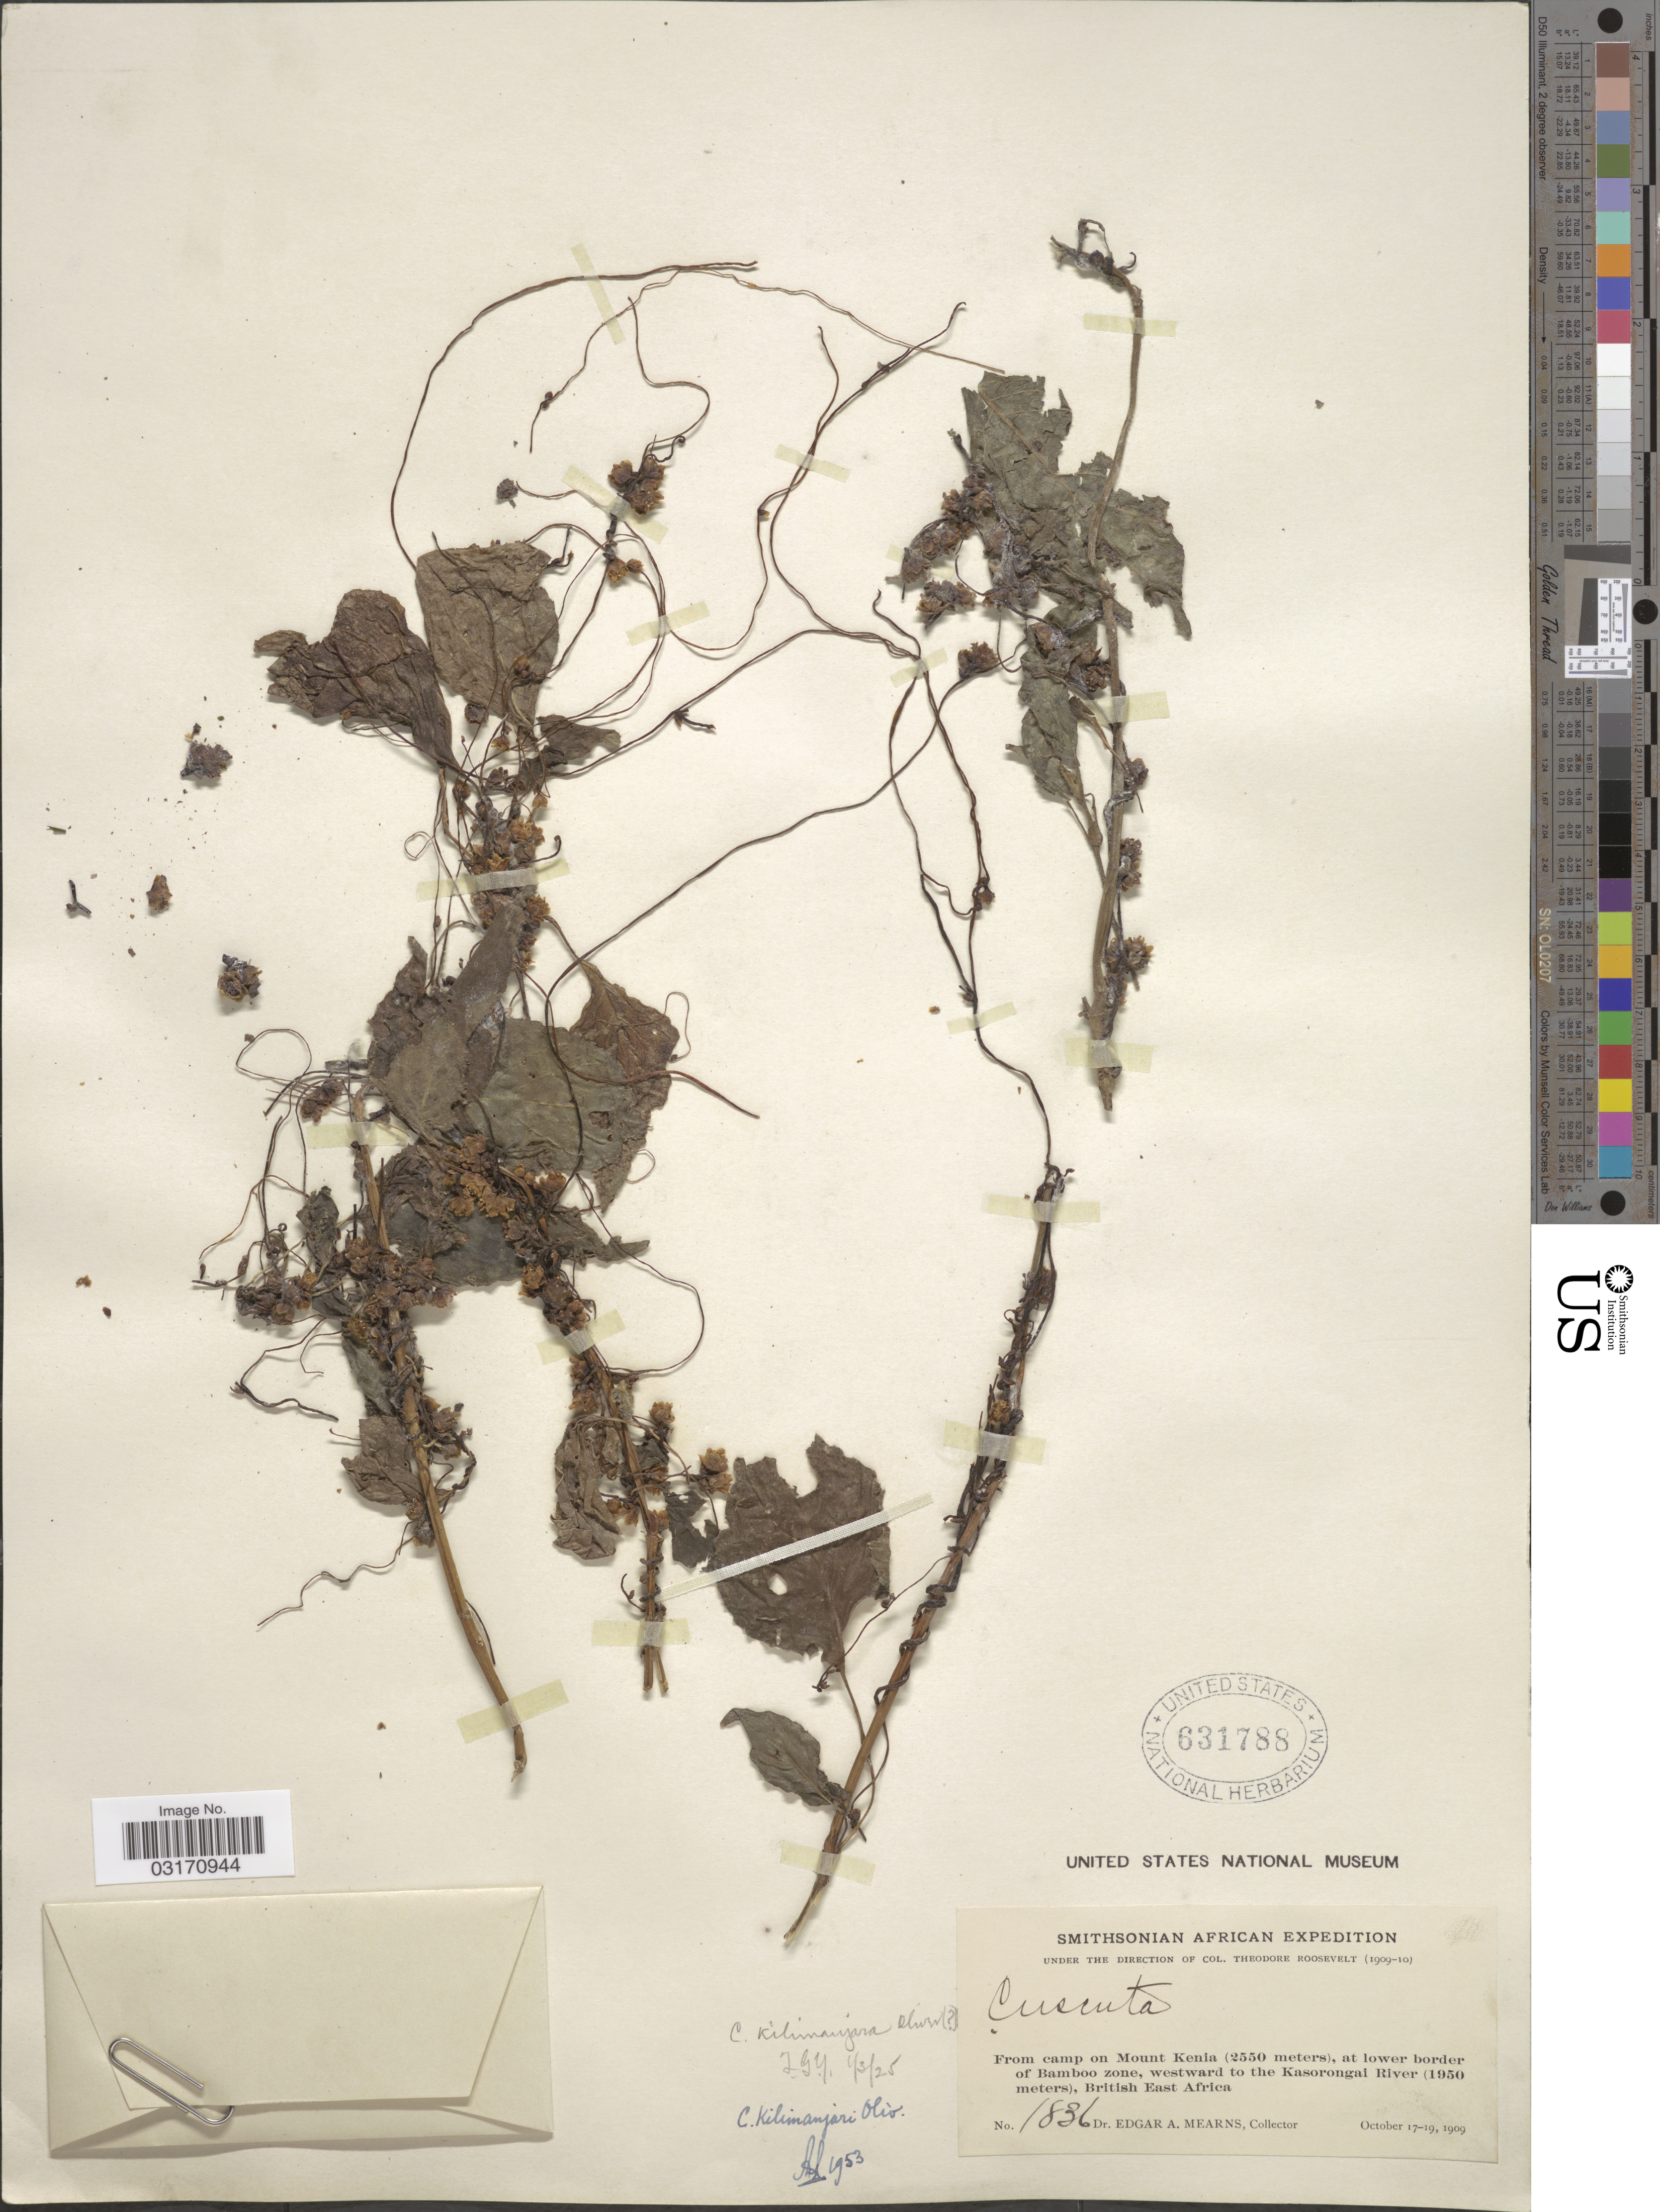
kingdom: Plantae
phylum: Tracheophyta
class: Magnoliopsida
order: Solanales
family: Convolvulaceae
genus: Cuscuta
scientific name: Cuscuta kilimanjari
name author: Oliv.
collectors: E. A. Mearns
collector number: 1836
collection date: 1909-10-17/1909-10-19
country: Kenya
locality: From camp on Mount Kenia, at lower border of Bamboo zone, westward to the Kasorongai River. British East Africa.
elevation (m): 1950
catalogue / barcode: US 631788